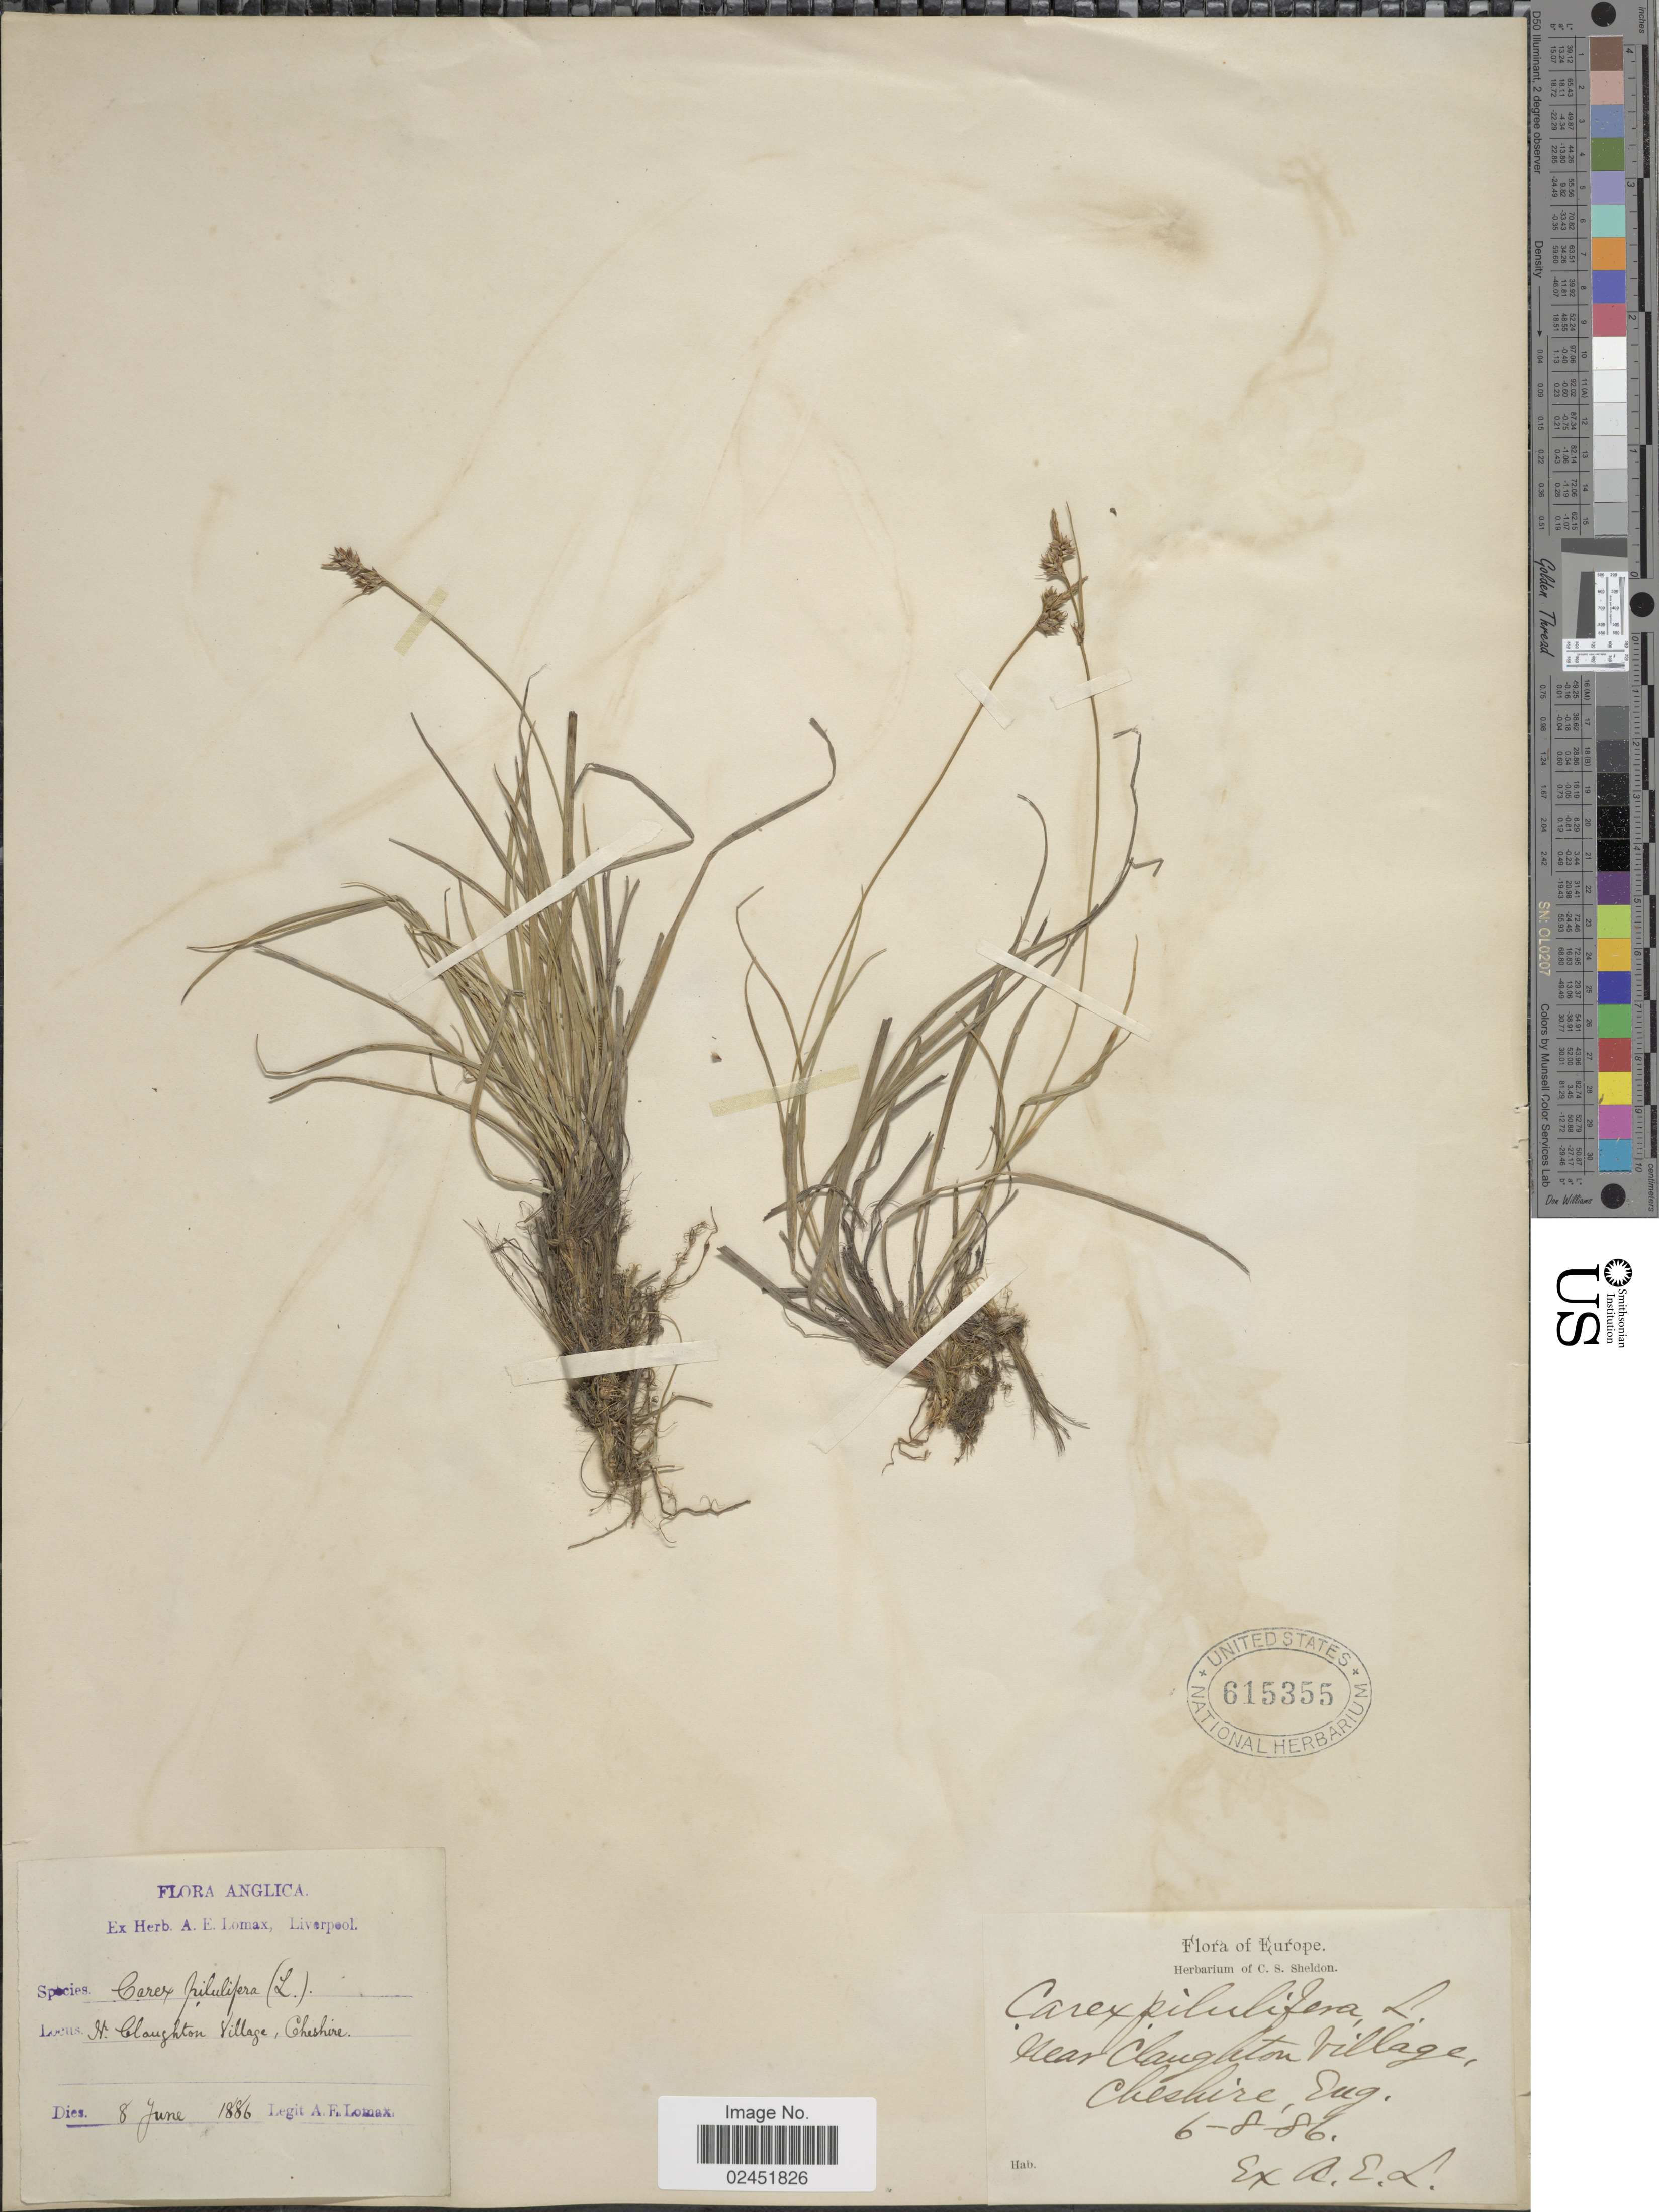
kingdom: Plantae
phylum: Tracheophyta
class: Liliopsida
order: Poales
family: Cyperaceae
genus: Carex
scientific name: Carex pilulifera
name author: L.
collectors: A. Lomax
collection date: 1886-06-08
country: United Kingdom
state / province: England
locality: Anglica. Near Claughton Village, Cheshire, Eng.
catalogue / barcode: US 615355